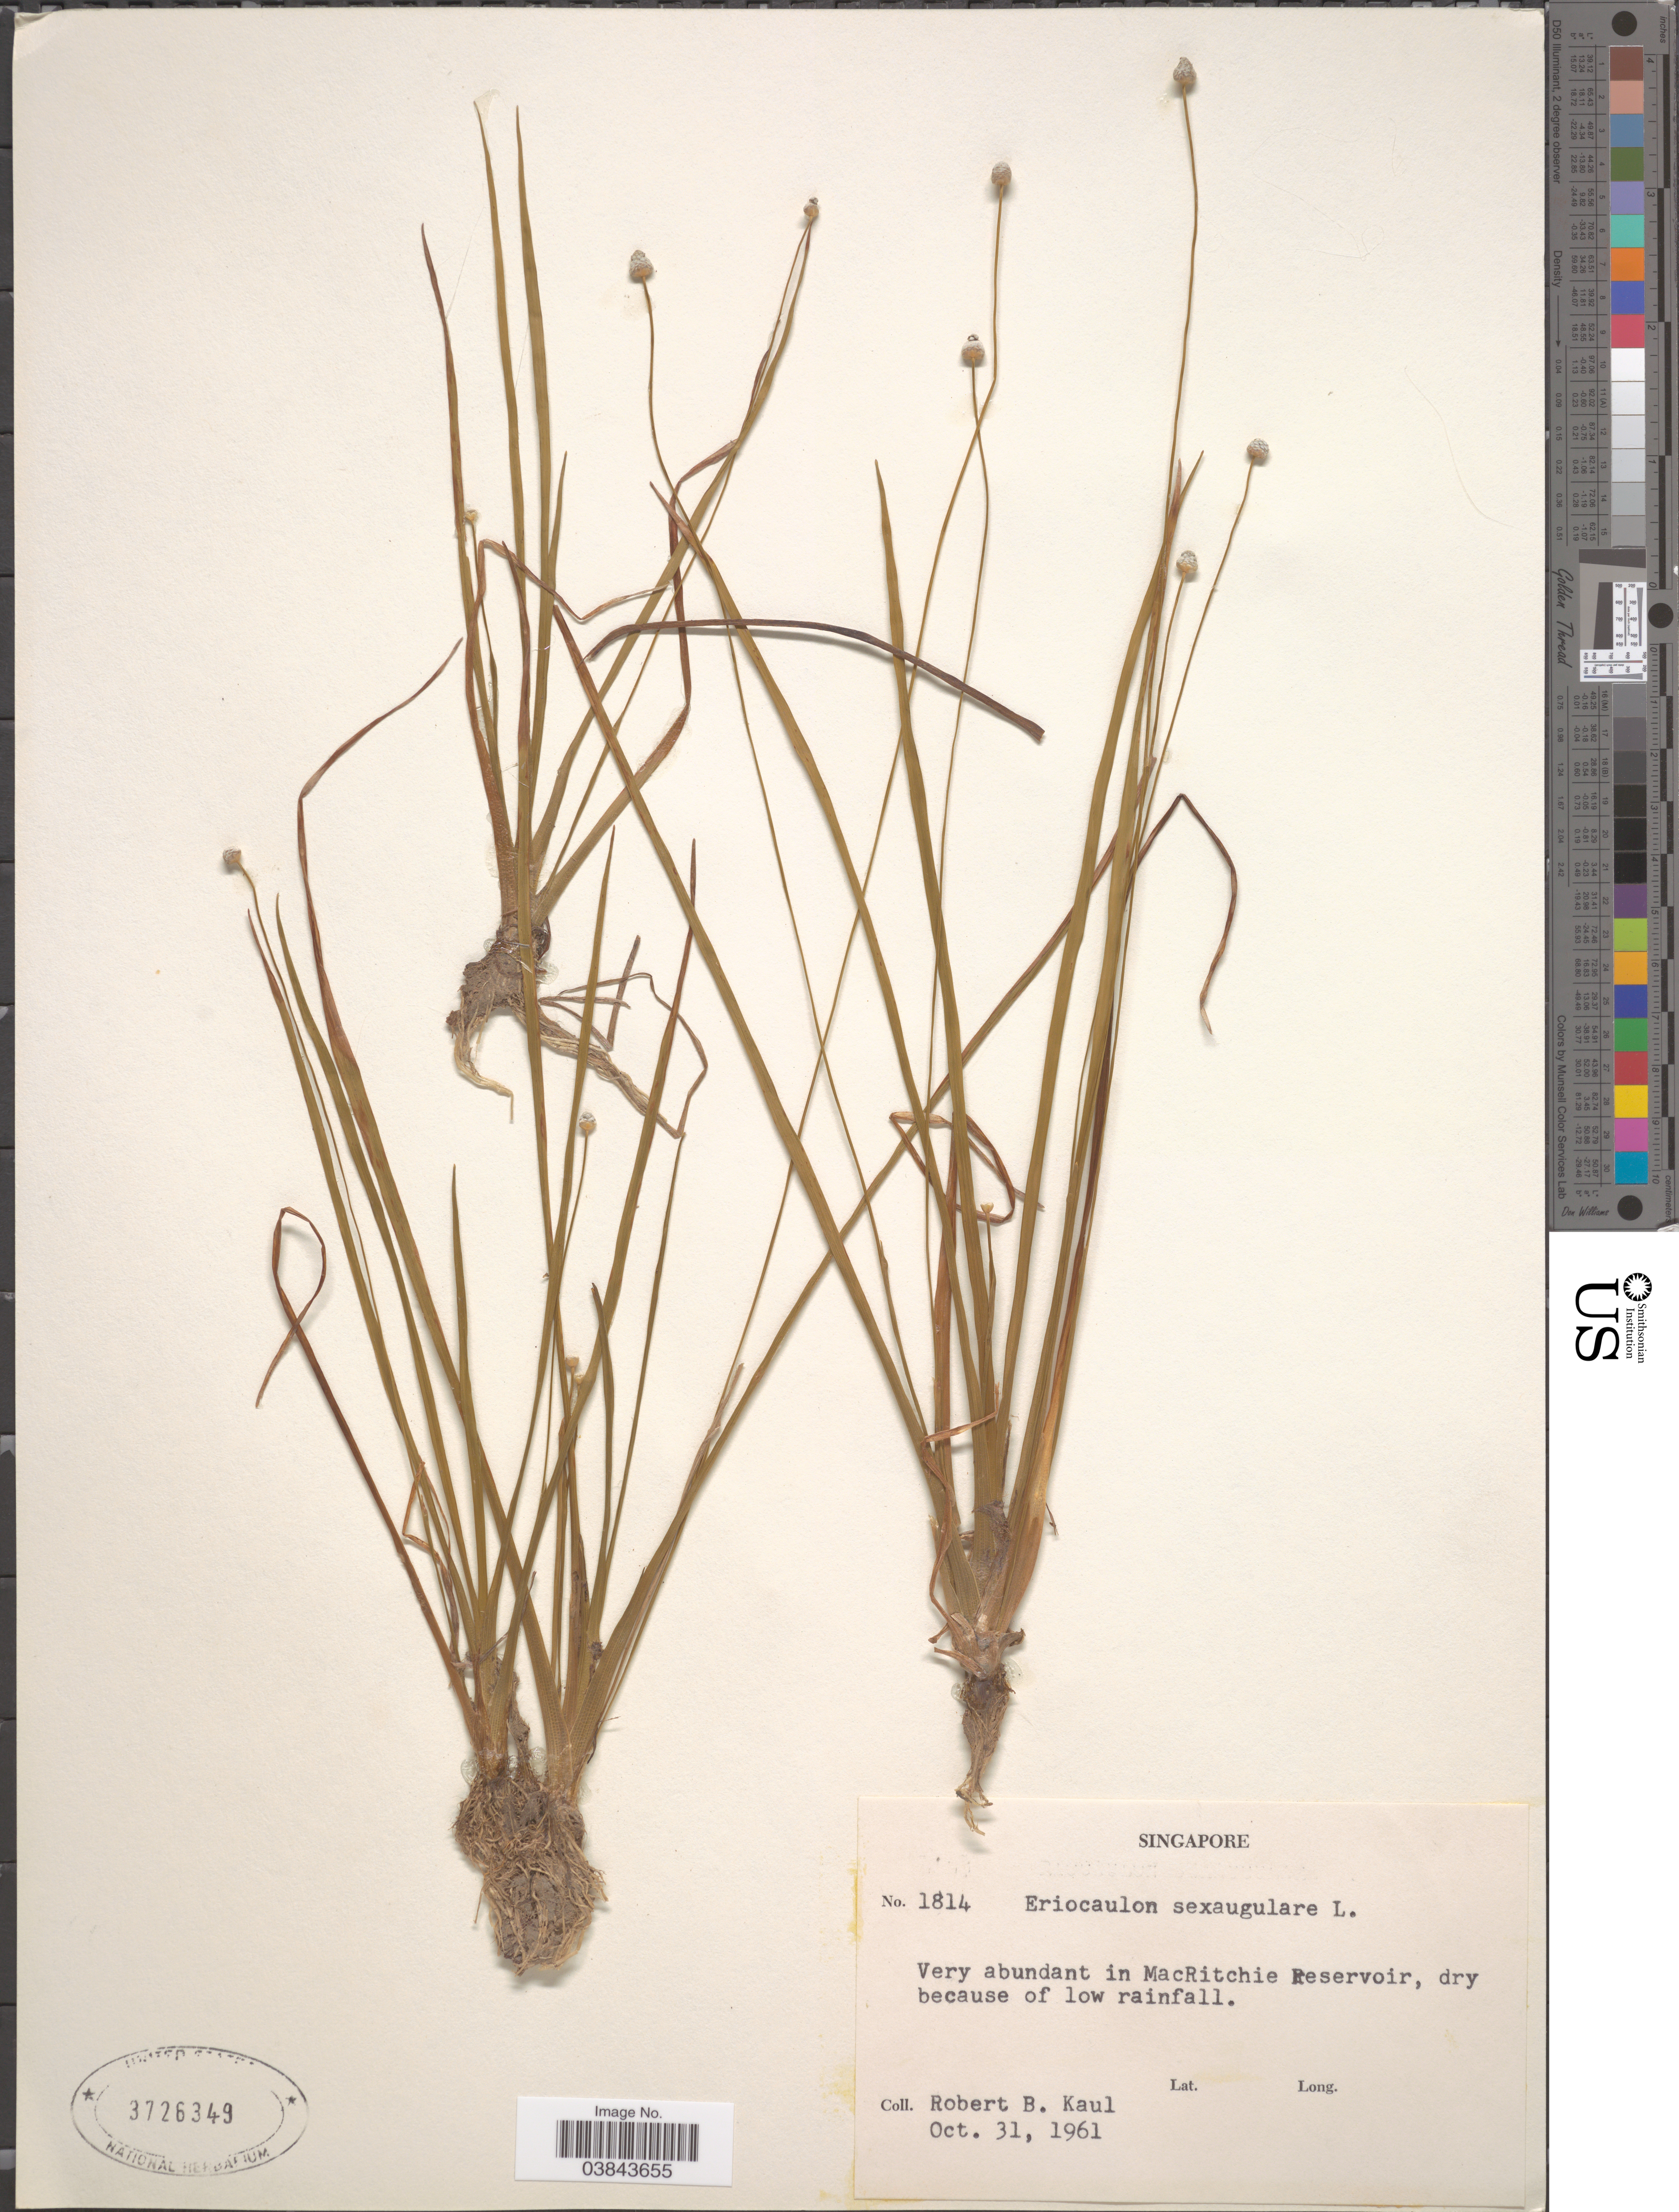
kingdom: Plantae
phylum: Tracheophyta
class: Liliopsida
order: Poales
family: Eriocaulaceae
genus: Eriocaulon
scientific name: Eriocaulon sexangulare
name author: L.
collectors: R. Kaul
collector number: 1814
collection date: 1961-10-31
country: Singapore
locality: Very abundant in MacRitchie Reservoir.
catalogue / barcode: US 3726349